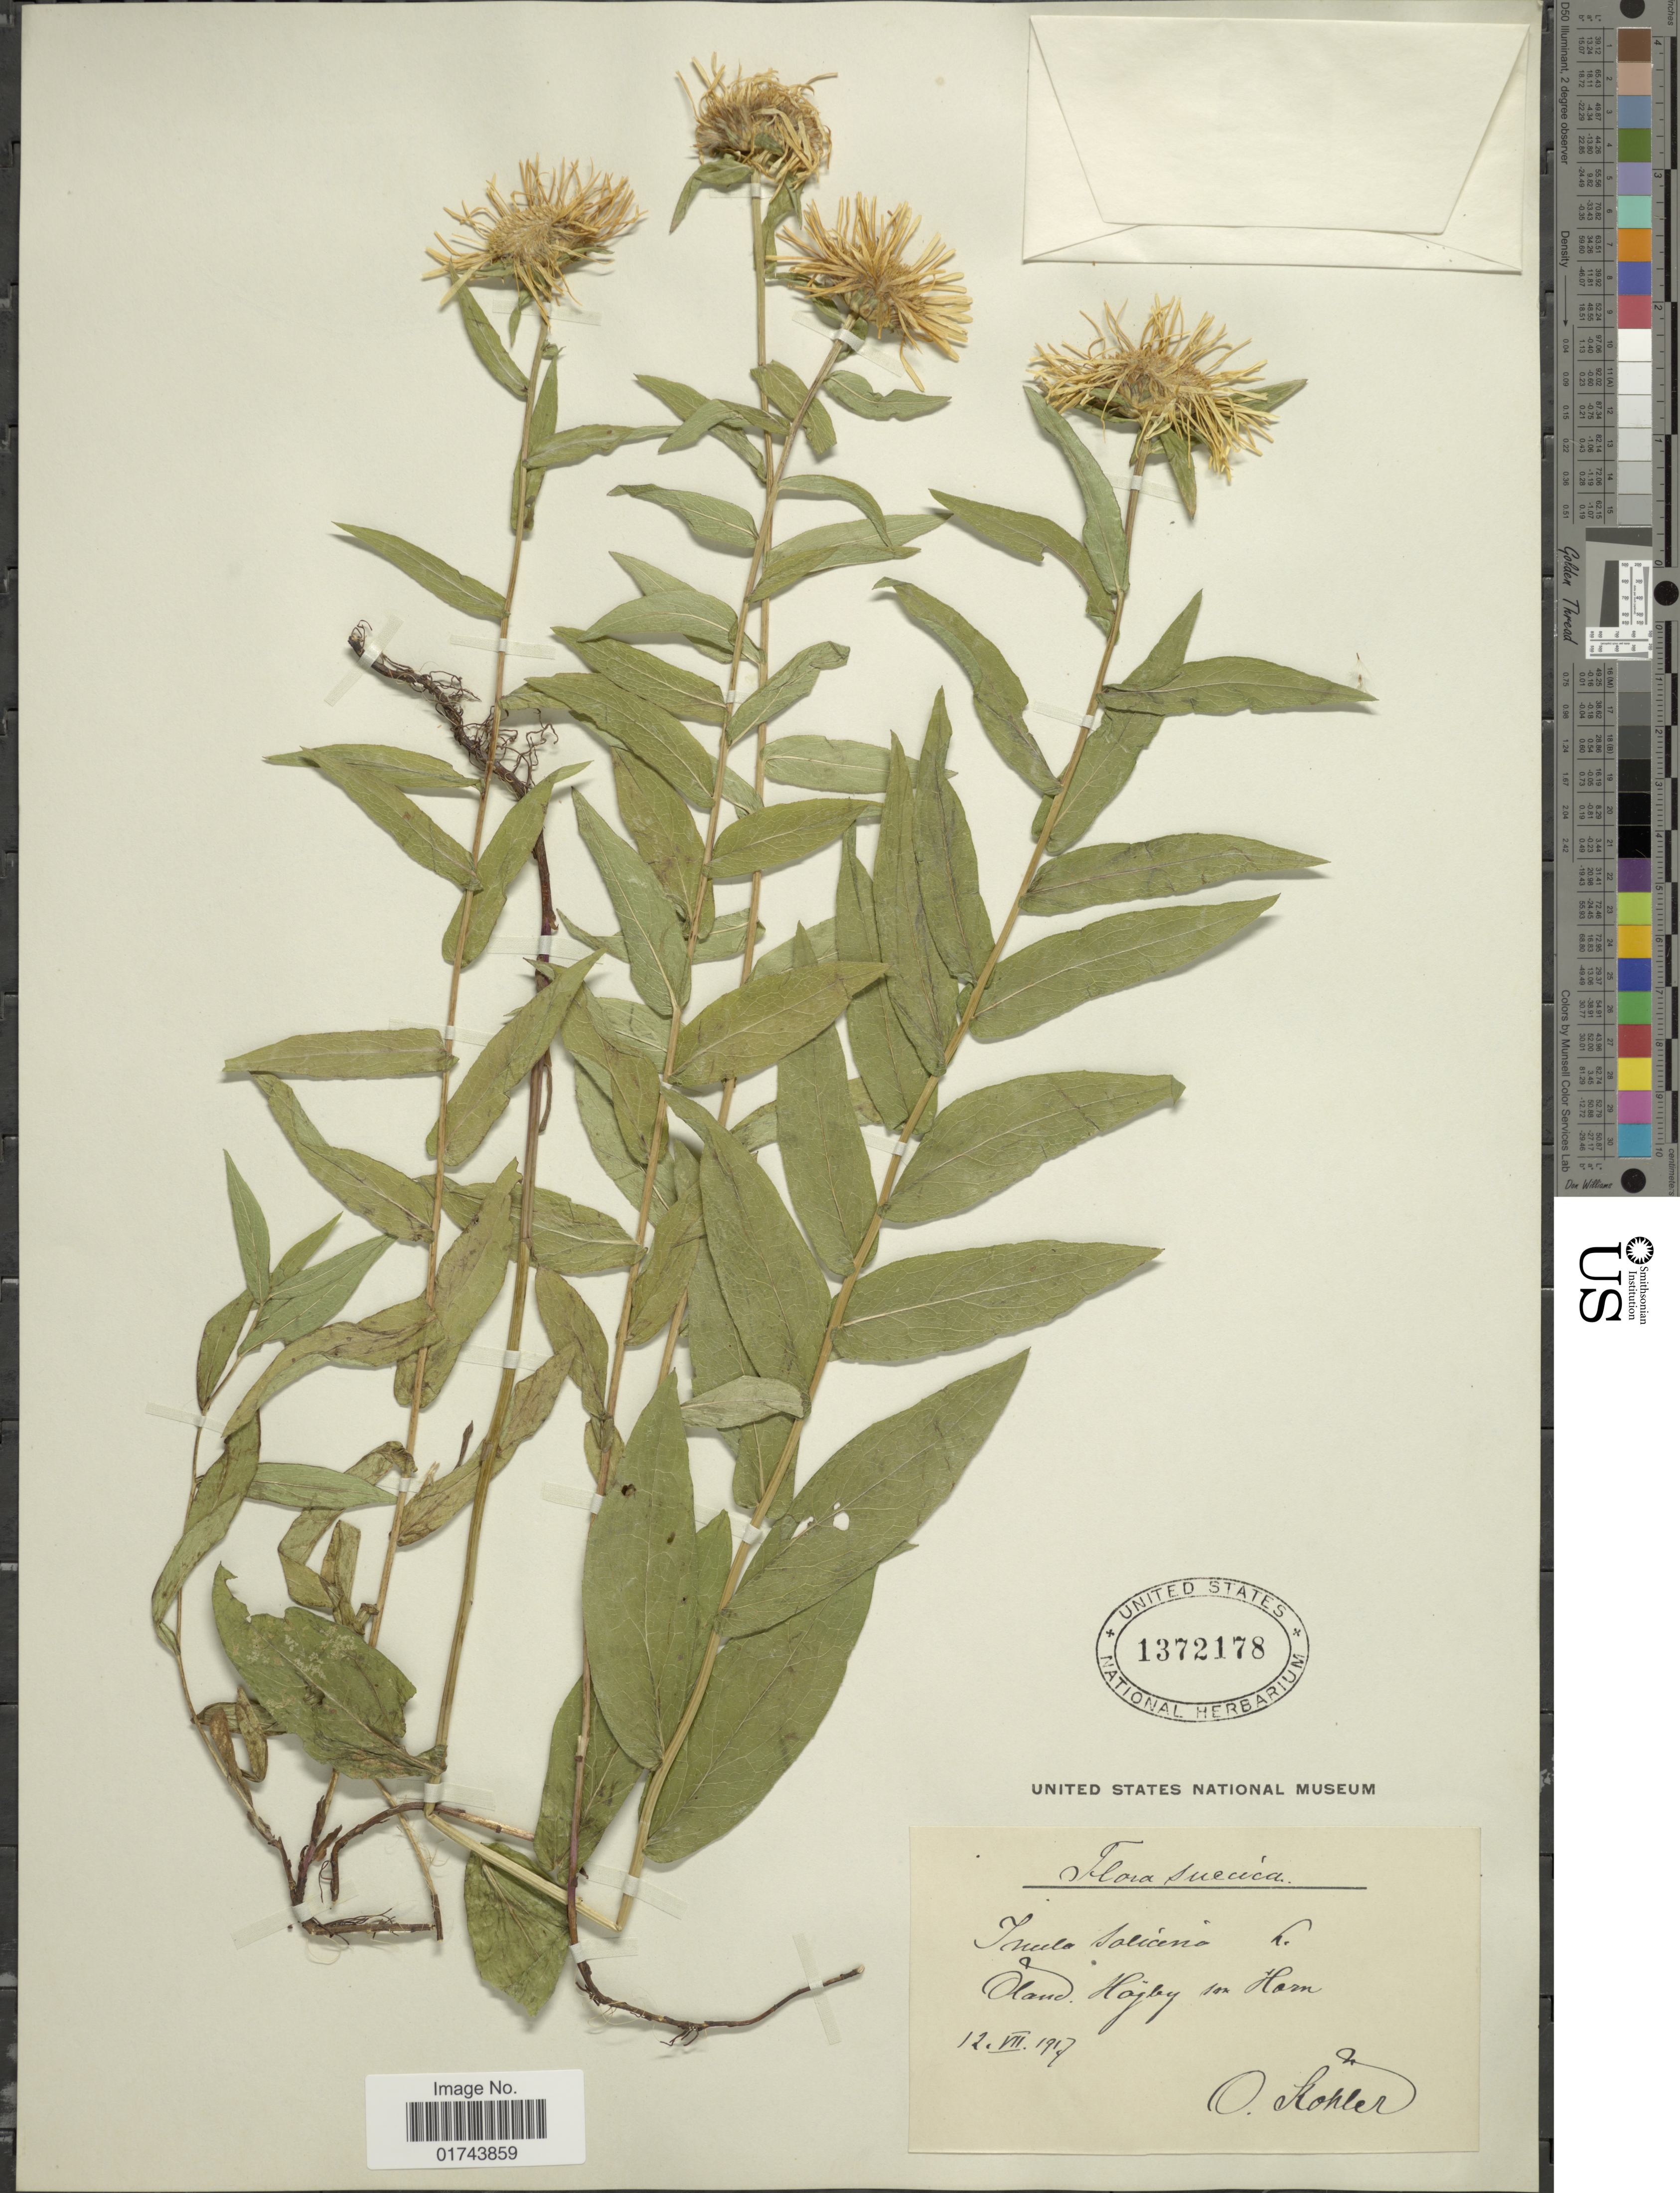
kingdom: Plantae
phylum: Tracheophyta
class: Magnoliopsida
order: Asterales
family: Asteraceae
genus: Inula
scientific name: Inula salicina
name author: L.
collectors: O. Köhler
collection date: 1917-07-12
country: Sweden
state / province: Kalmar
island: Öland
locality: Öland, Högby, Horn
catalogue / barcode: US 1372178